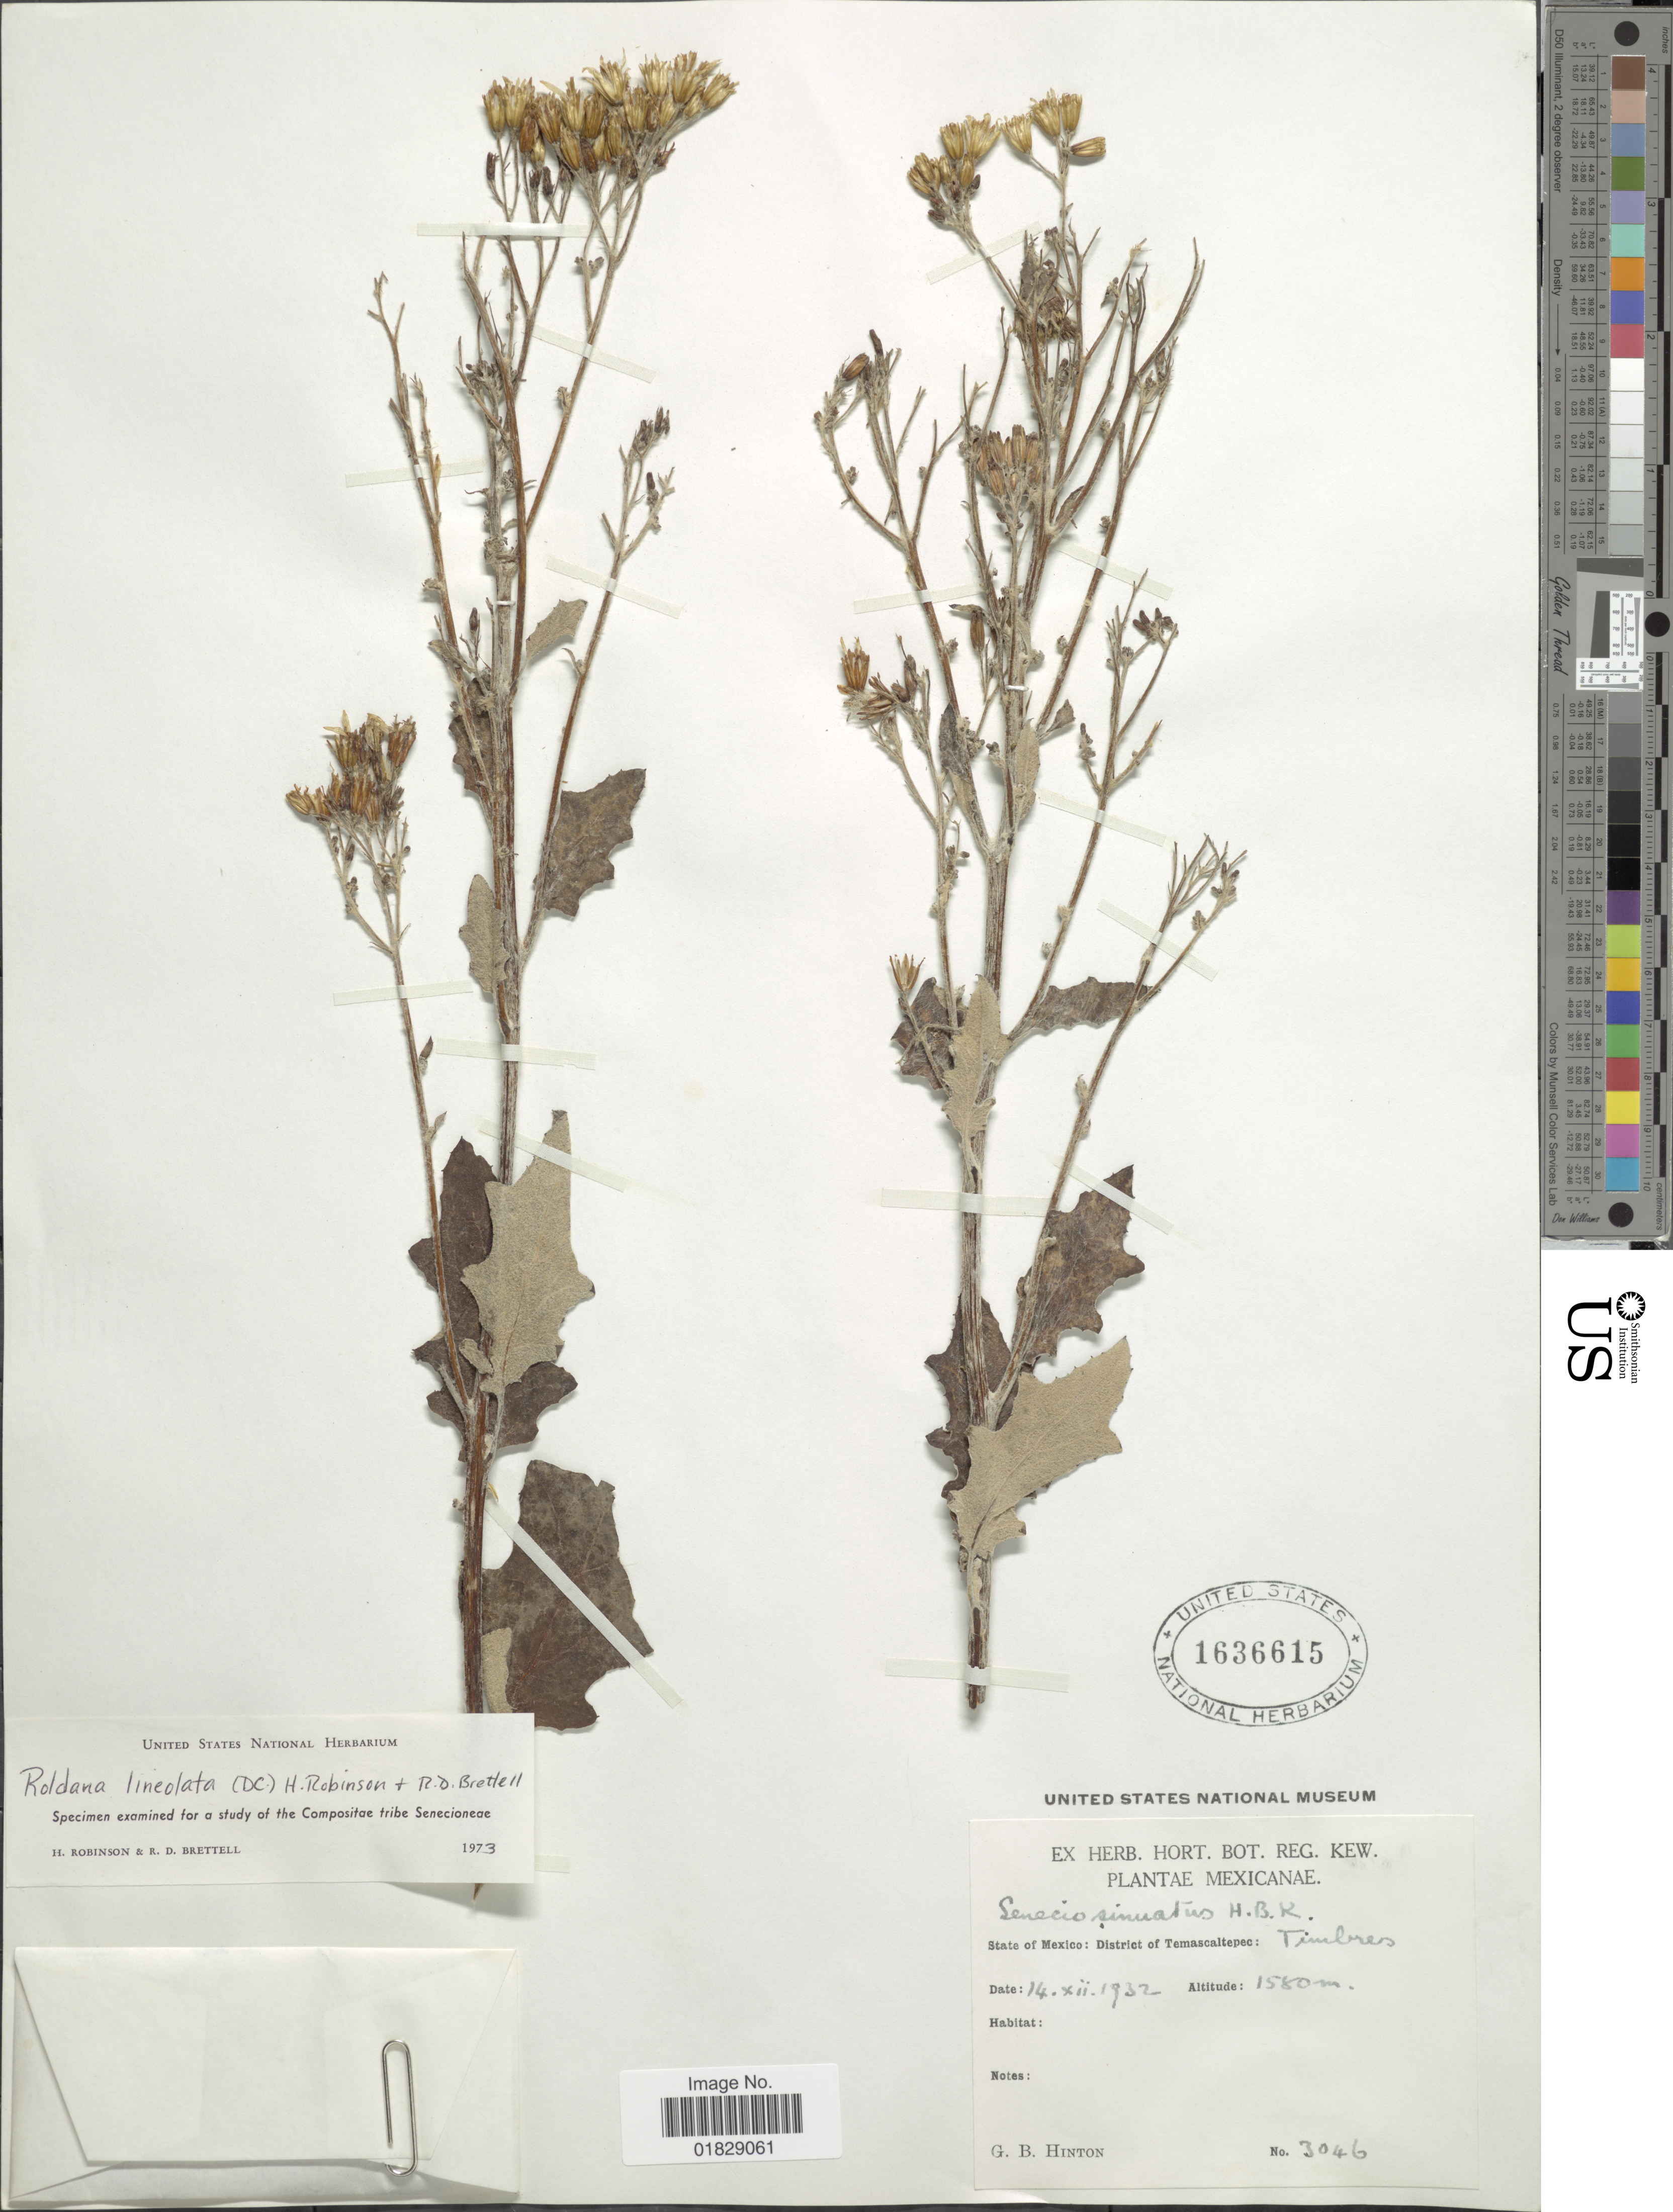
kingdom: Plantae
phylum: Tracheophyta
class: Magnoliopsida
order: Asterales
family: Asteraceae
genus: Roldana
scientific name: Roldana sinuata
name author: B.L. Turner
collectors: G. B. Hinton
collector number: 3046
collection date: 1932-12-14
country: Mexico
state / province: México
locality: State of Mexico: District of Temascaltepec: Timbres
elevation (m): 1580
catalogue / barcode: US 1636615